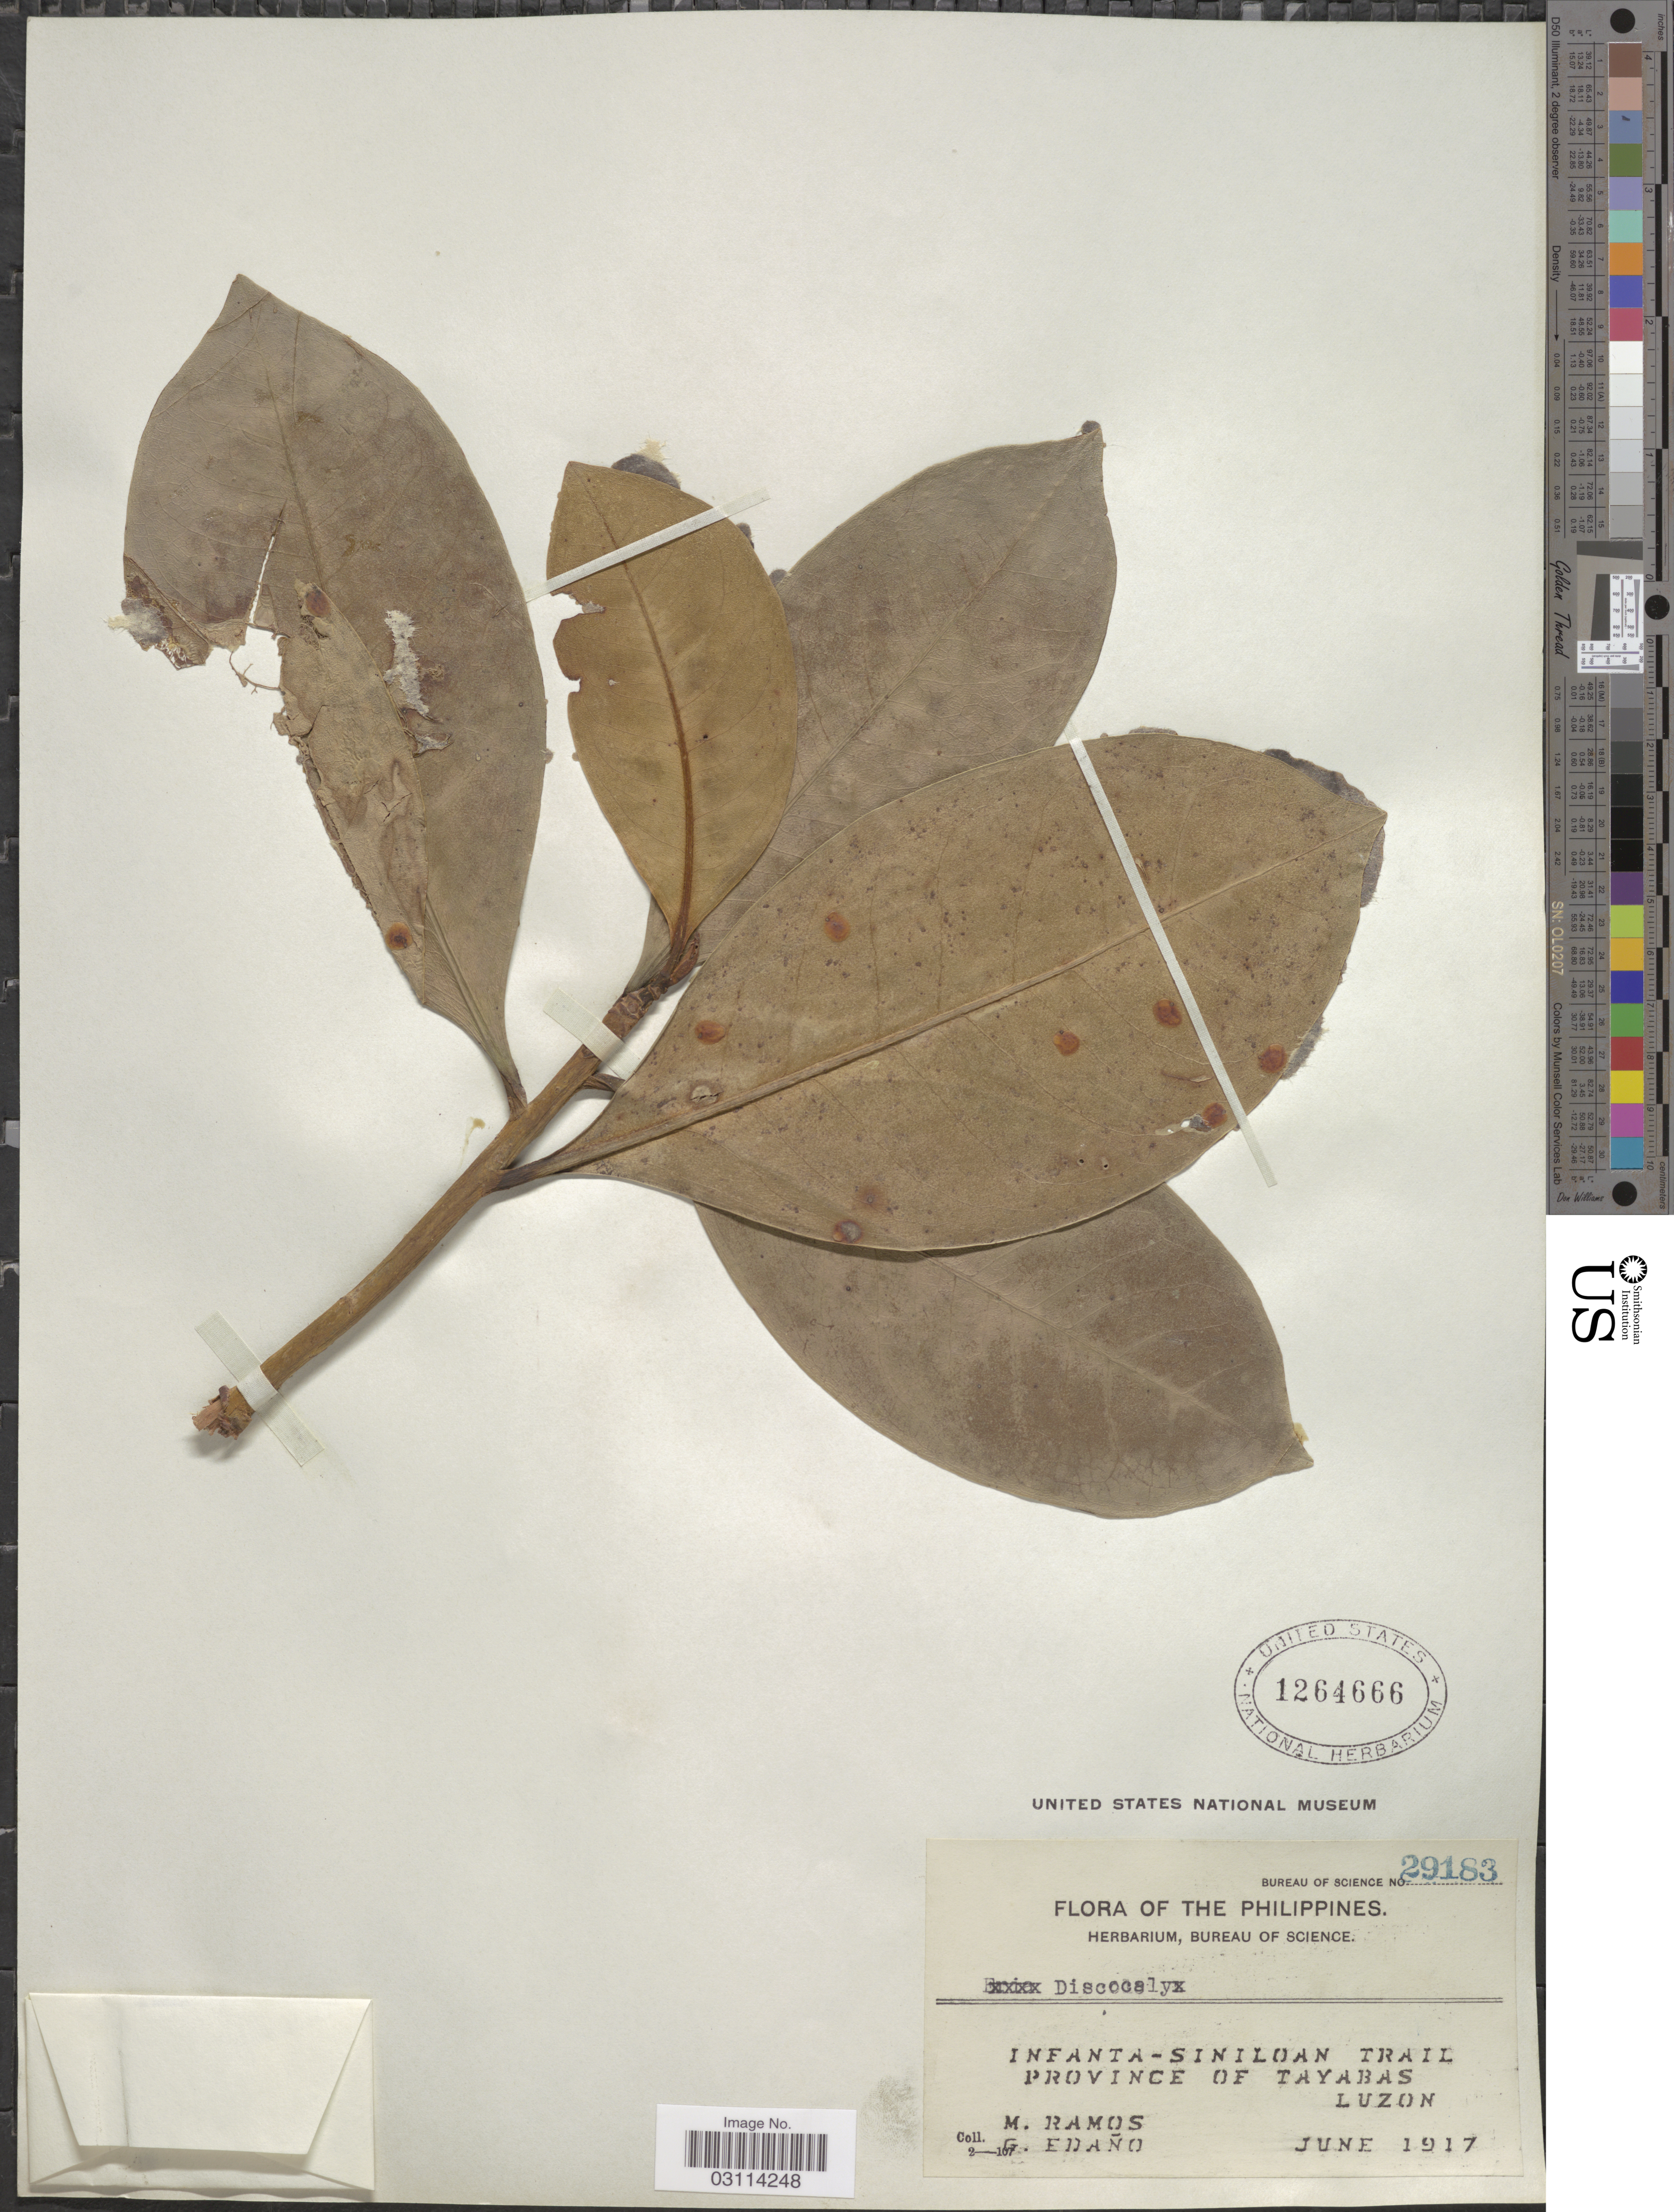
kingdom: Plantae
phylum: Tracheophyta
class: Magnoliopsida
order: Ericales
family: Primulaceae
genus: Discocalyx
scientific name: Discocalyx sp.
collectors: M. Ramos & G. Edaño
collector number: Bureau of Science 29183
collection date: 1917-06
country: Philippines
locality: Infanta-Siniloan Trail, Province of Tayabas, Luzon.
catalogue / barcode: US 1264666